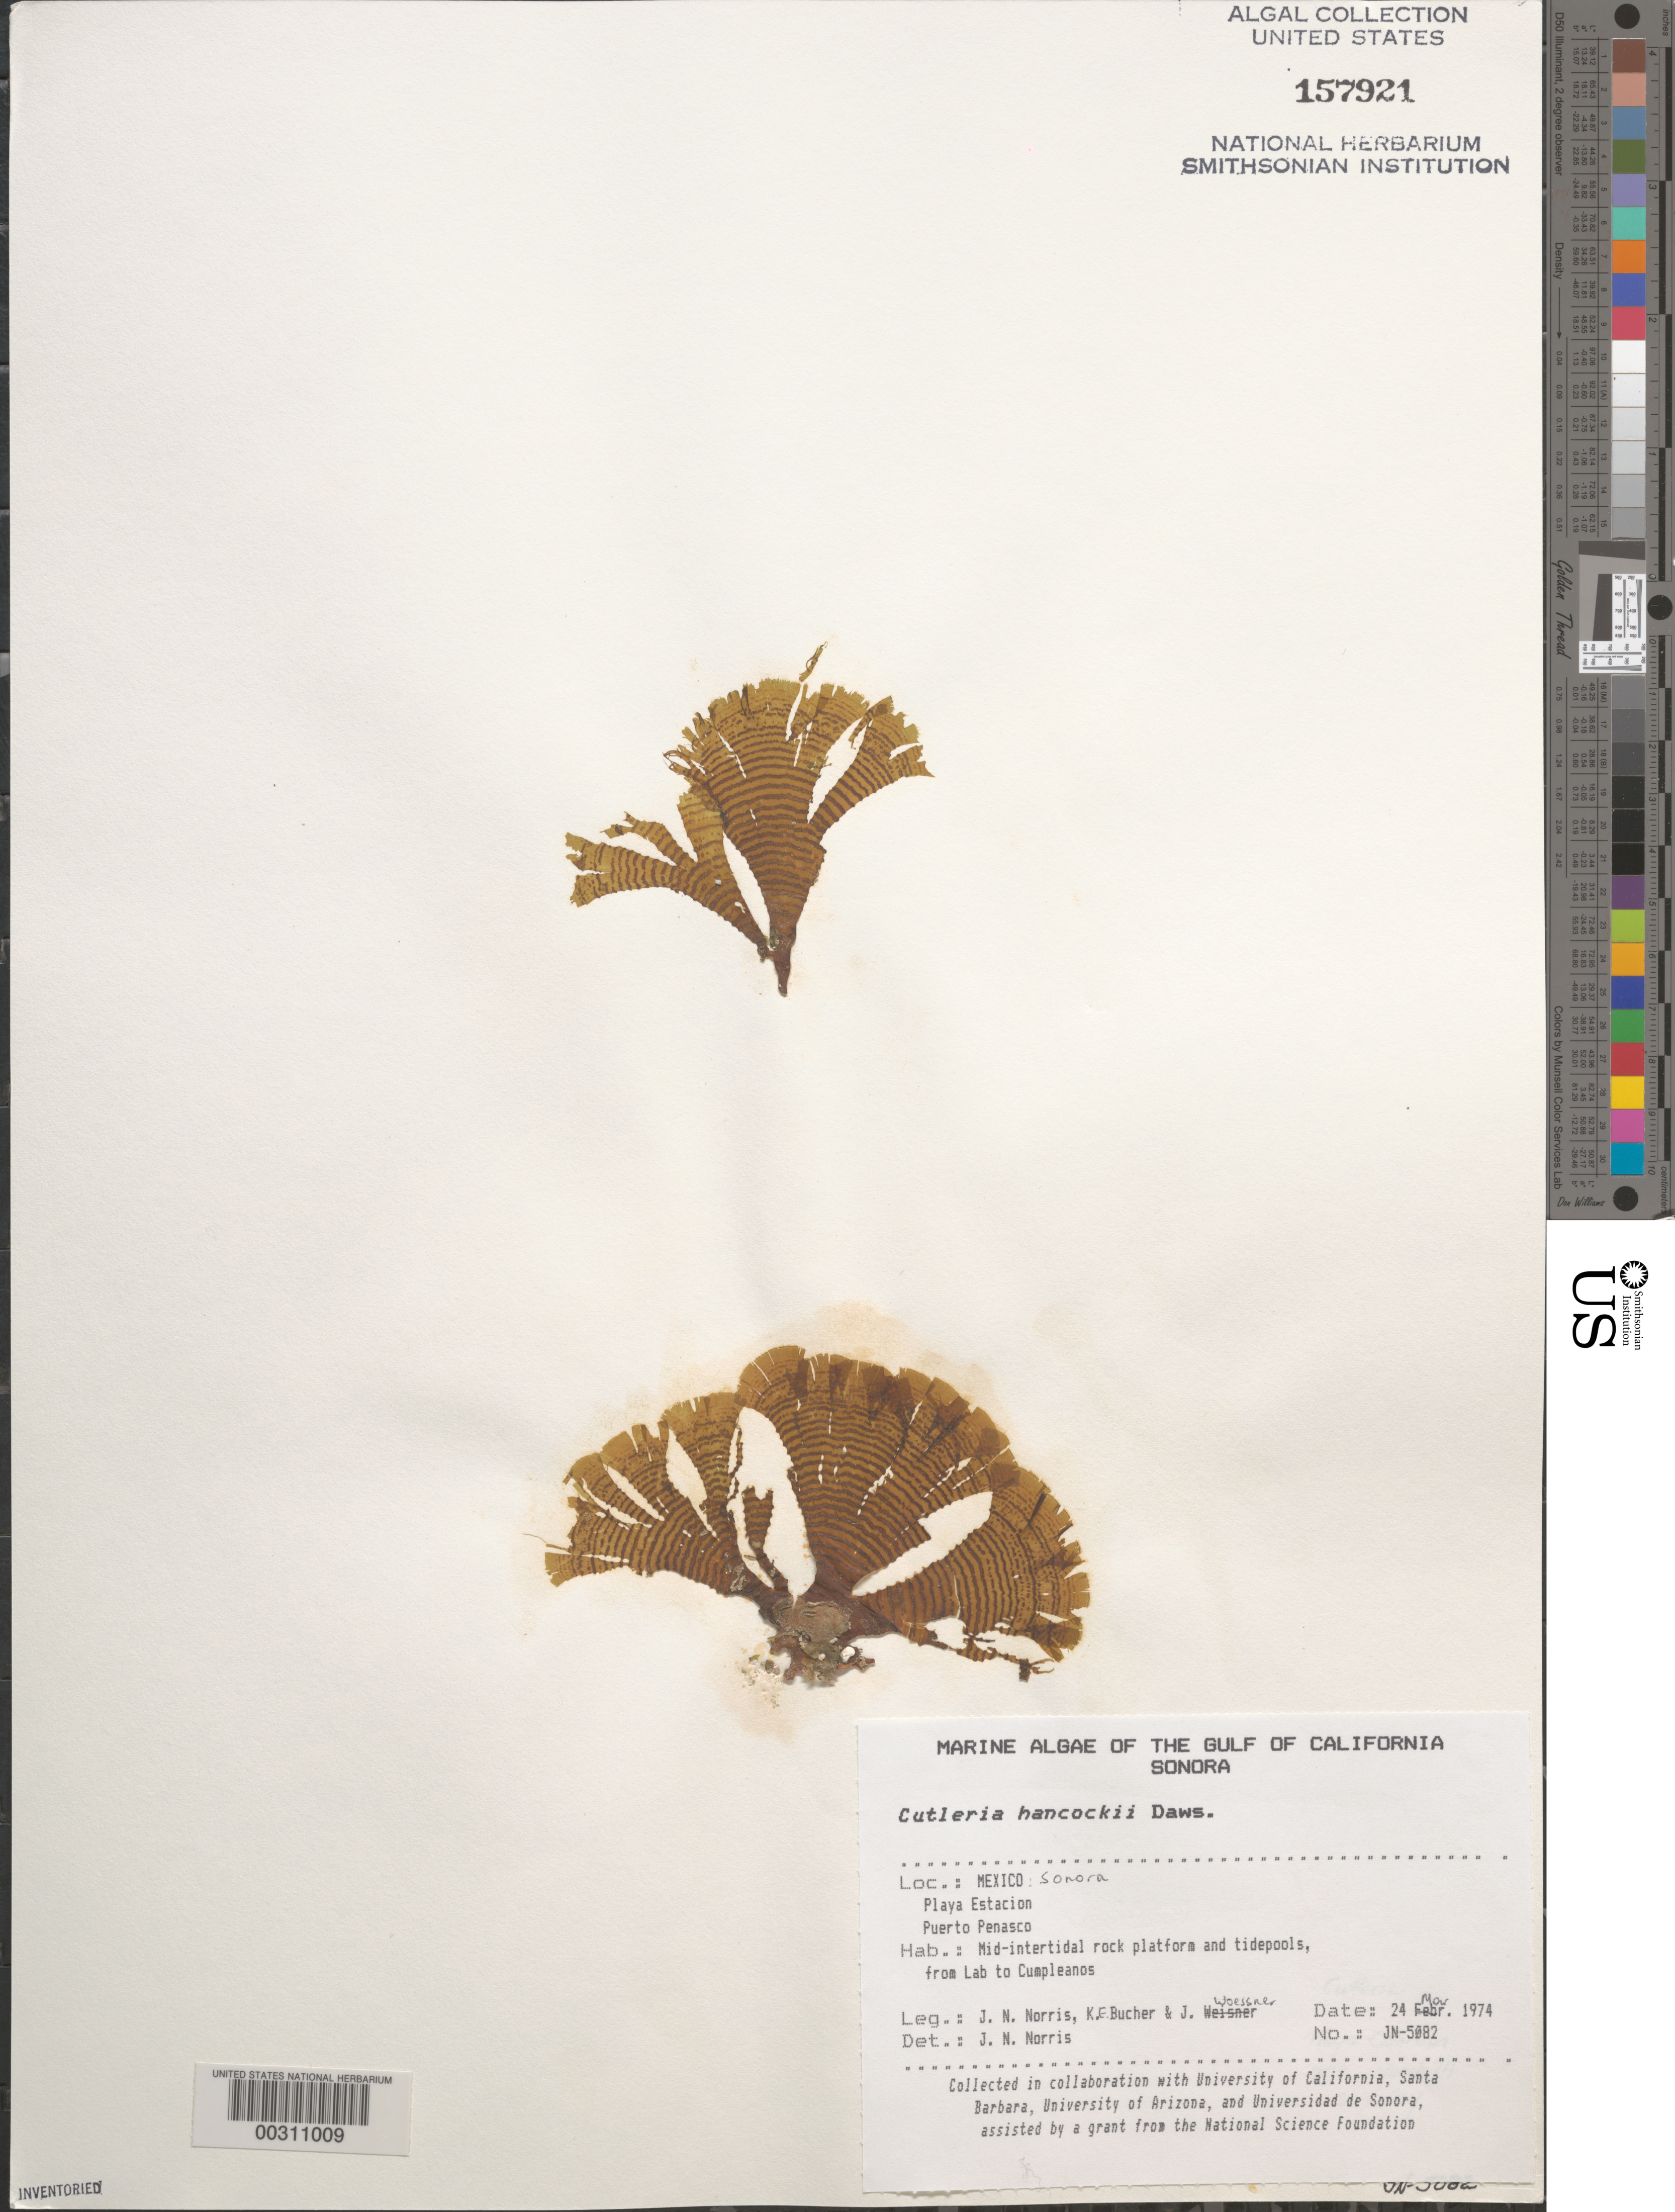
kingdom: Chromista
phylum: Ochrophyta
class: Phaeophyceae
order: Cutleriales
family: Cutleriaceae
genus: Cutleria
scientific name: Cutleria hancockii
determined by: Norris, James N.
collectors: J. N. Norris, K. E. Bucher & J. Woessner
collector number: JN-5082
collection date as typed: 24 Mar 1974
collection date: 1974-03-24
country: Mexico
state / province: Sonora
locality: Playa Estacion, Puerto Penasco, marine laboratory-Cumpleanos tide pool area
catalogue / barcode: US 157921